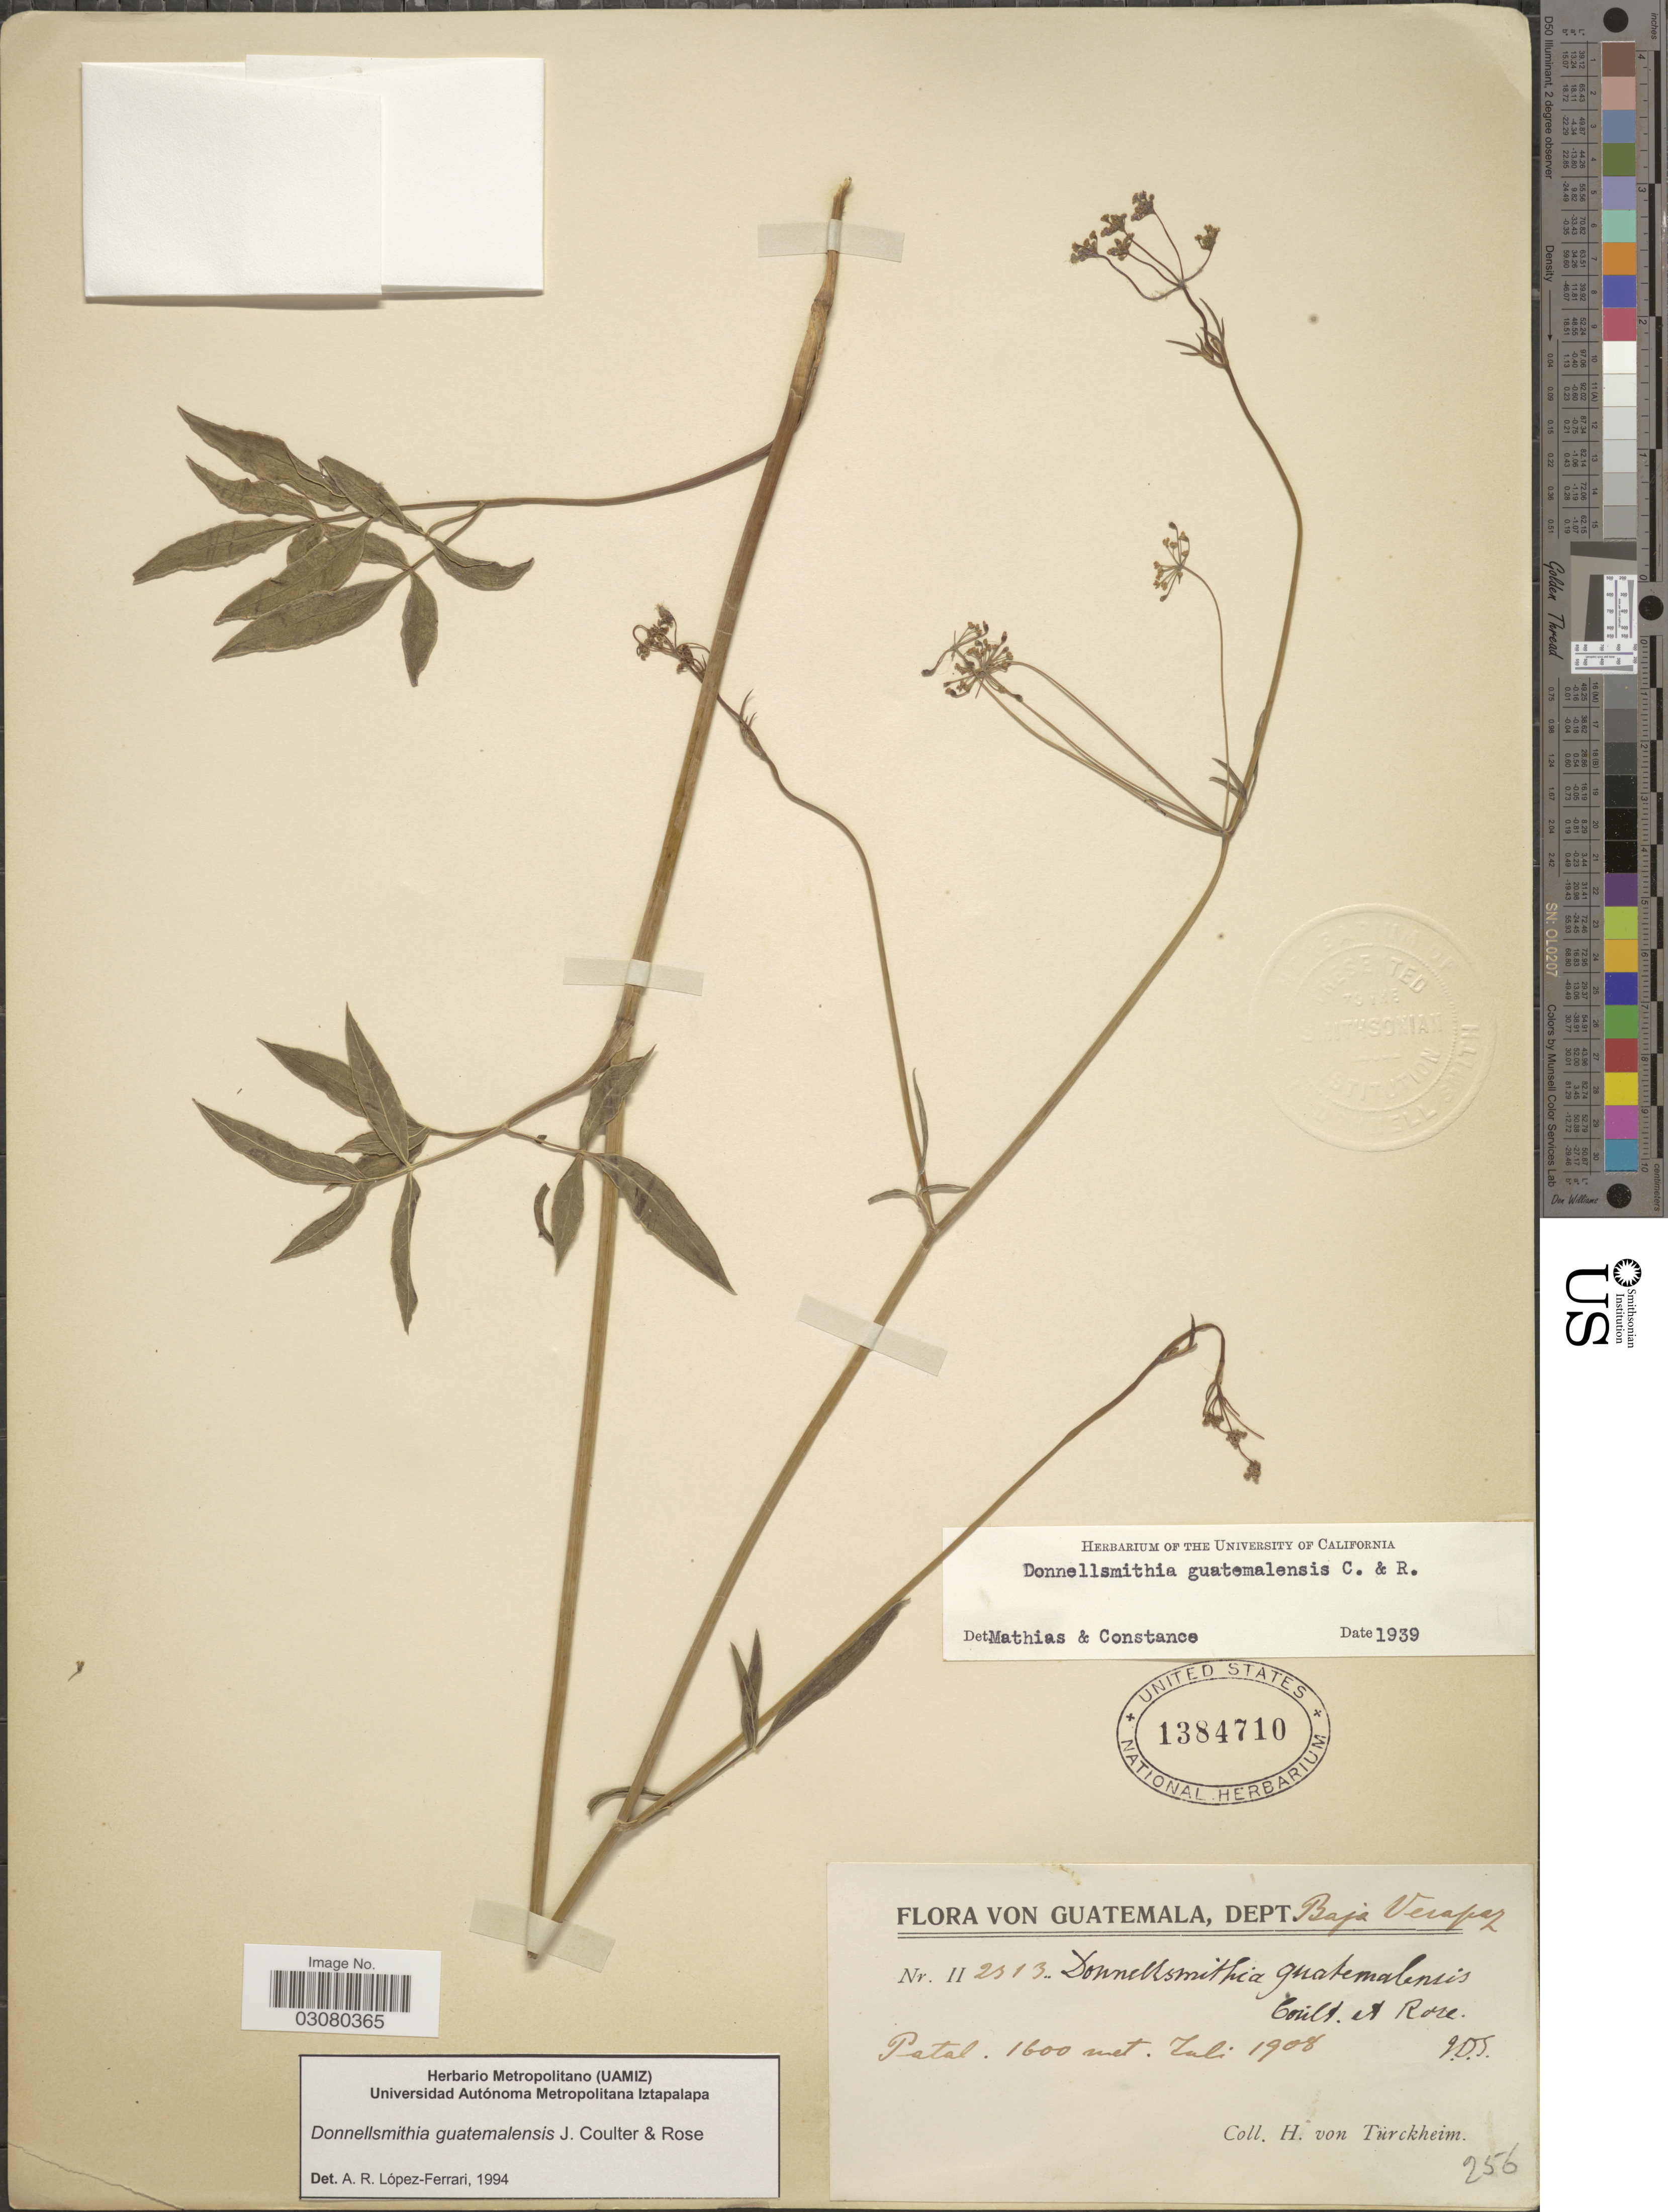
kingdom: Plantae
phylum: Tracheophyta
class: Magnoliopsida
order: Apiales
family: Apiaceae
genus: Donnellsmithia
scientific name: Donnellsmithia guatemalensis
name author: J.M. Coult. & Rose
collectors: H. von Türckheim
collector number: II2313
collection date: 1908-07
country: Guatemala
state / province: Baja Verapaz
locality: Dept. Baja Verapaz. Patal.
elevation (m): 1600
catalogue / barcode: US 1384710